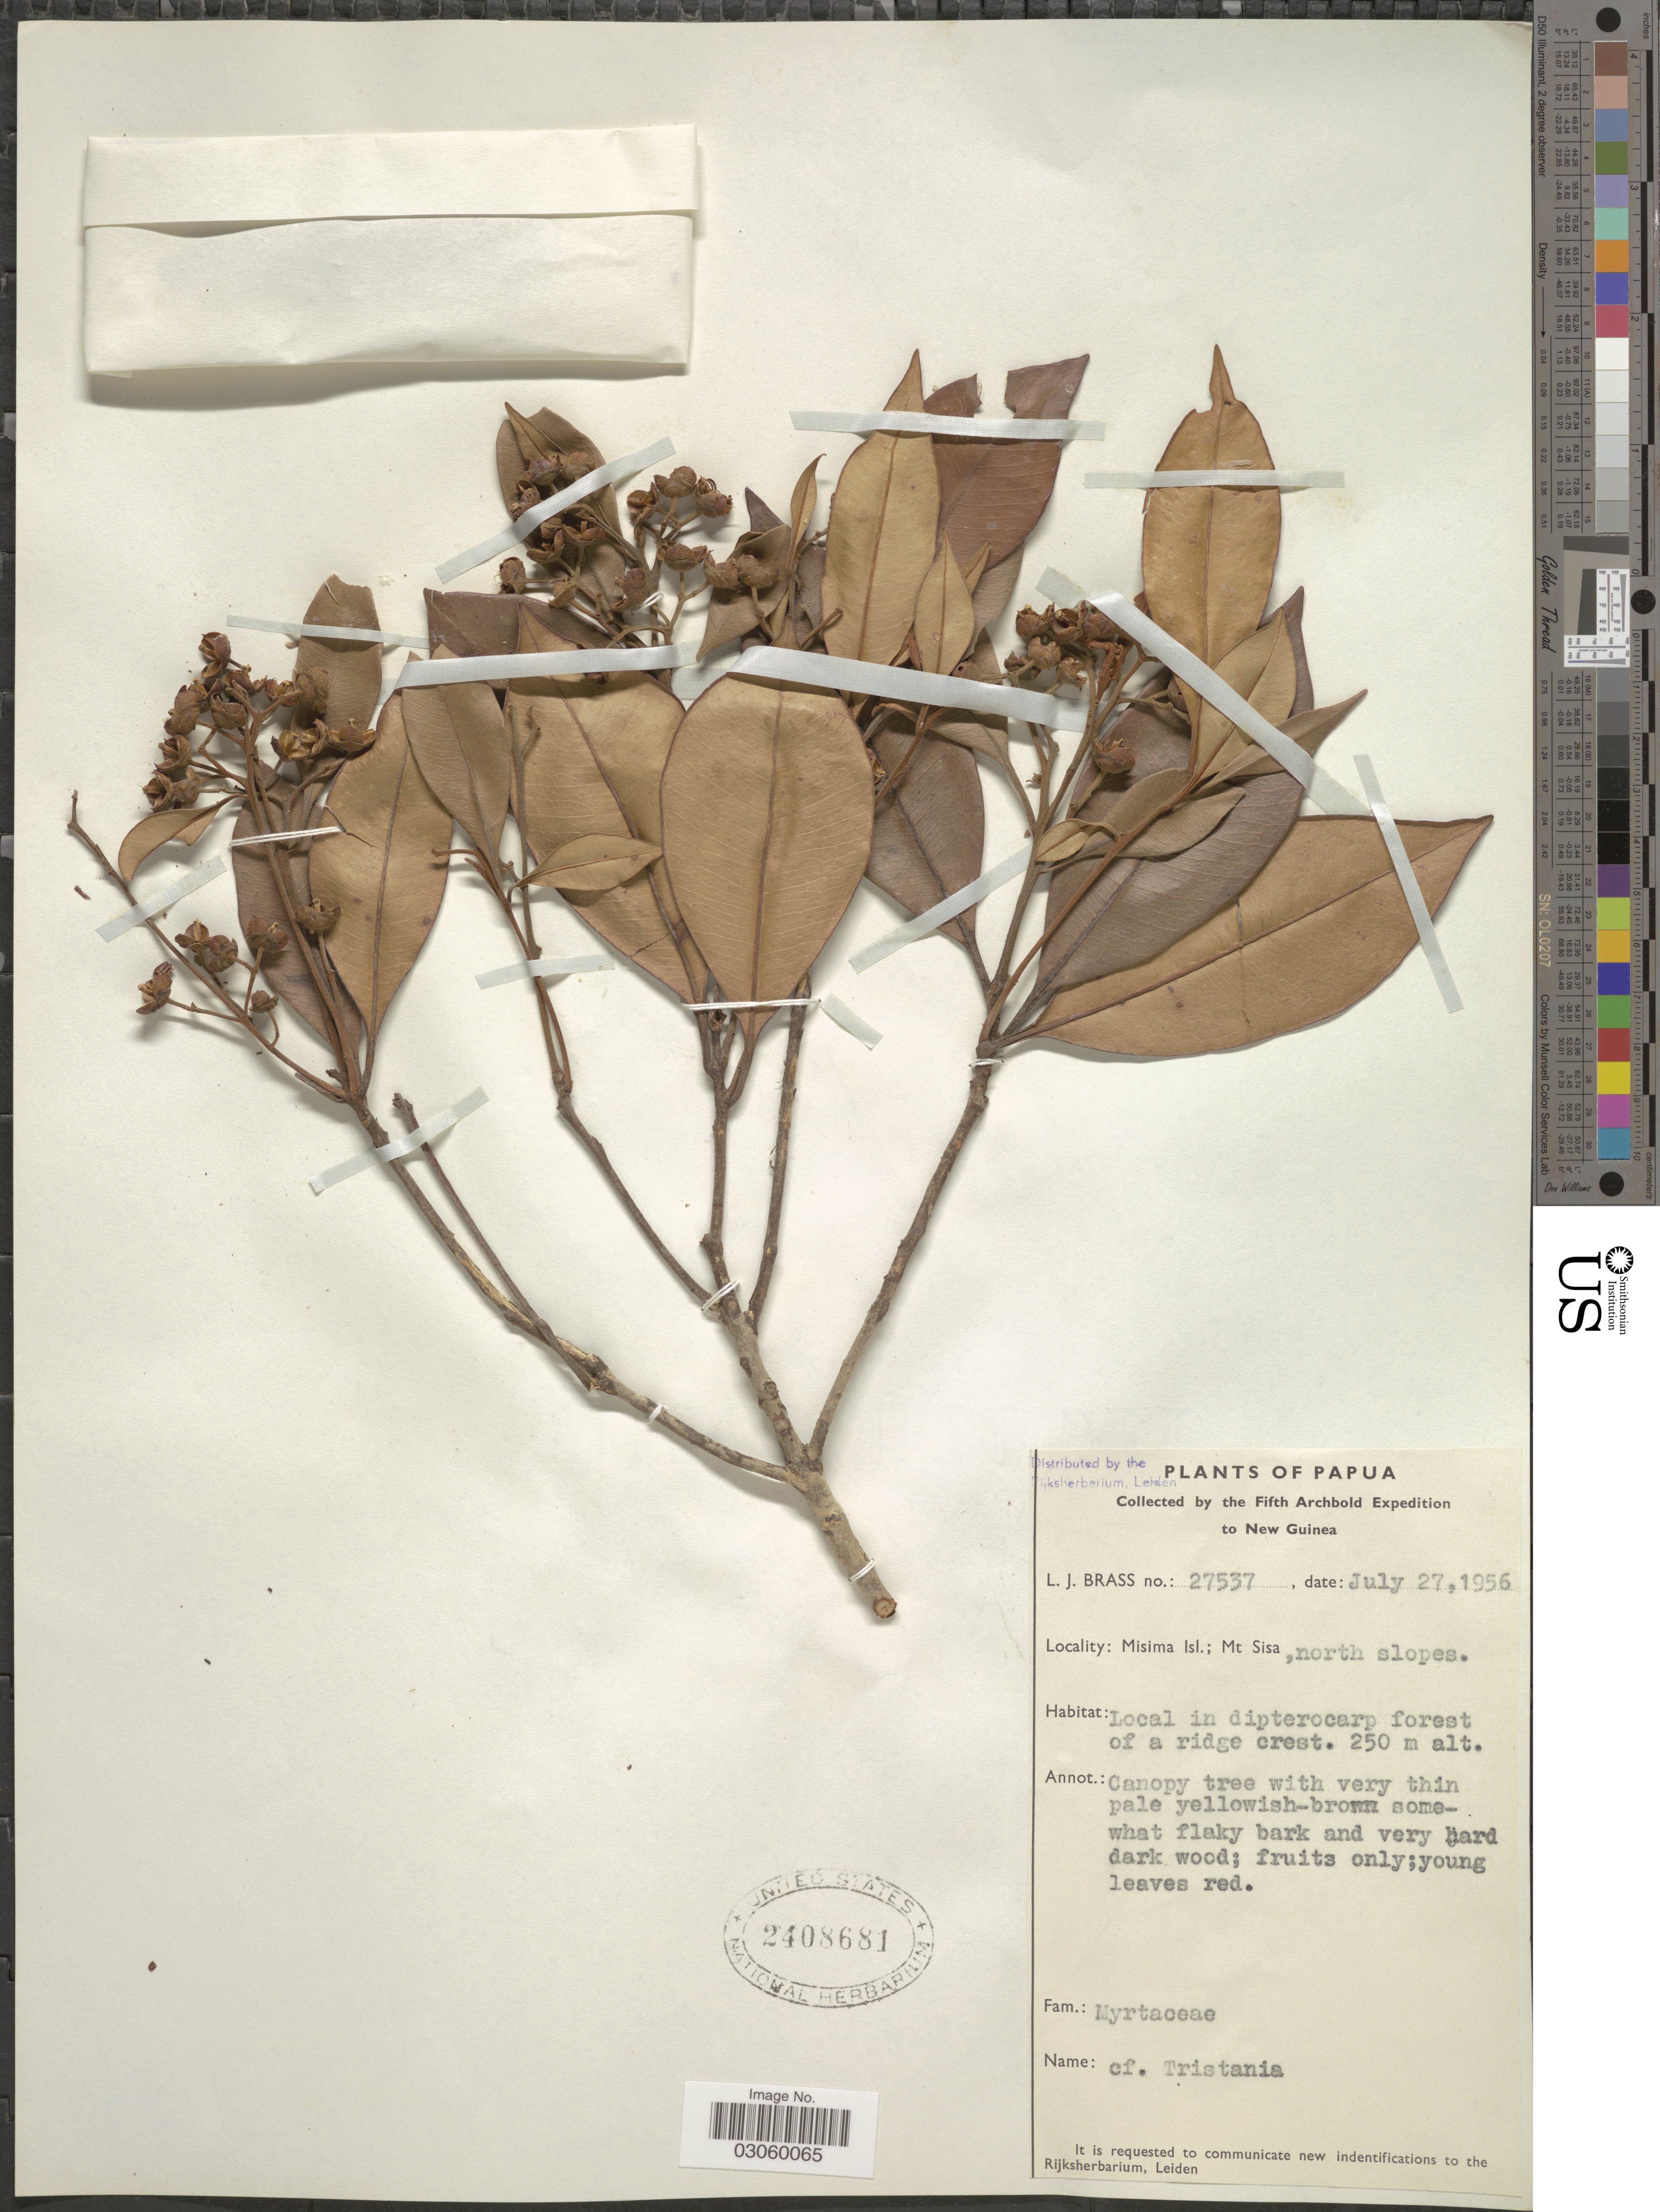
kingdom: Plantae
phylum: Tracheophyta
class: Magnoliopsida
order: Myrtales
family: Myrtaceae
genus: Tristaniopsis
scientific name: Tristaniopsis macrosperma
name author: (F. Muell.) P.G. Wilson & J. T. Waterh.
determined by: Wilson, Peter G.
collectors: L. J. Brass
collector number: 27537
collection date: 1956-07-27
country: Papua New Guinea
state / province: Milne Bay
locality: Papua, to New Guinea, Misima Isl.; Mt Sisa, north slopes.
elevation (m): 250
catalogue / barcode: US 2408681